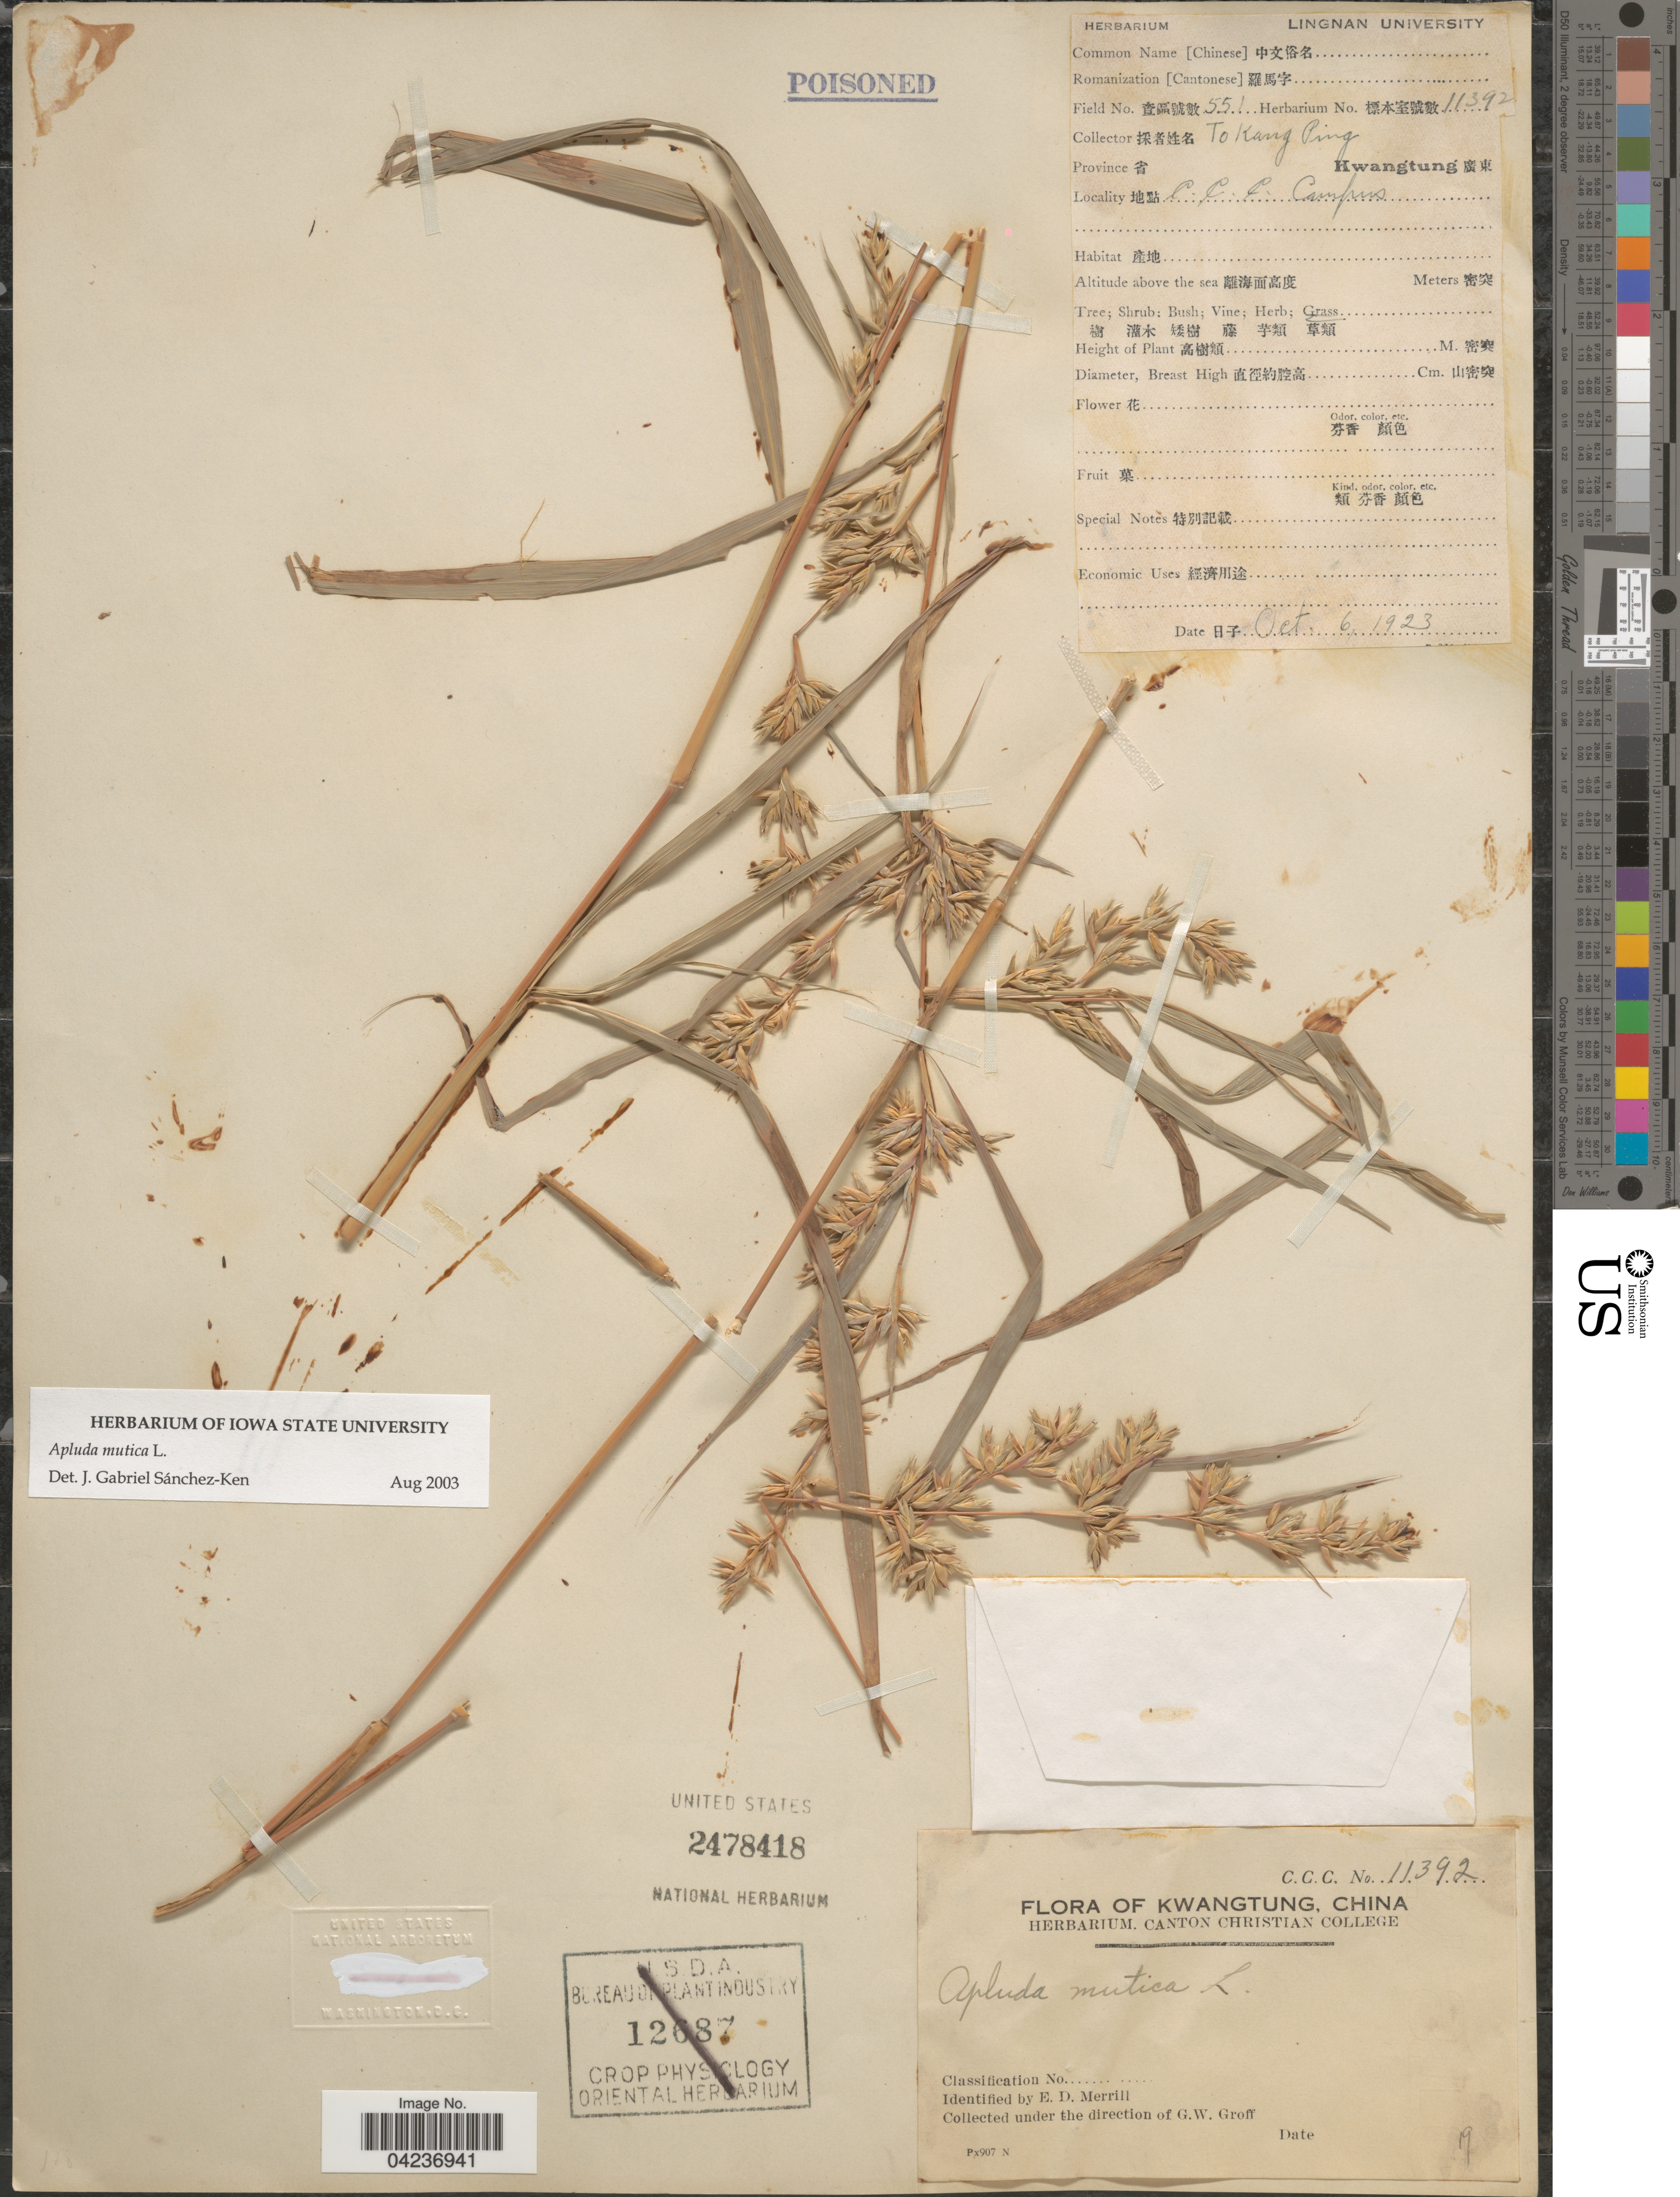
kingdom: Plantae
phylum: Tracheophyta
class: Liliopsida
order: Poales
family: Poaceae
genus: Apluda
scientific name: Apluda mutica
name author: L.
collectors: T. Ping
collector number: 11392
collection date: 1923-10-06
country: China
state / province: Guangdong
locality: Kwangtung X. C.C.C. Campus.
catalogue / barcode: US 2478418